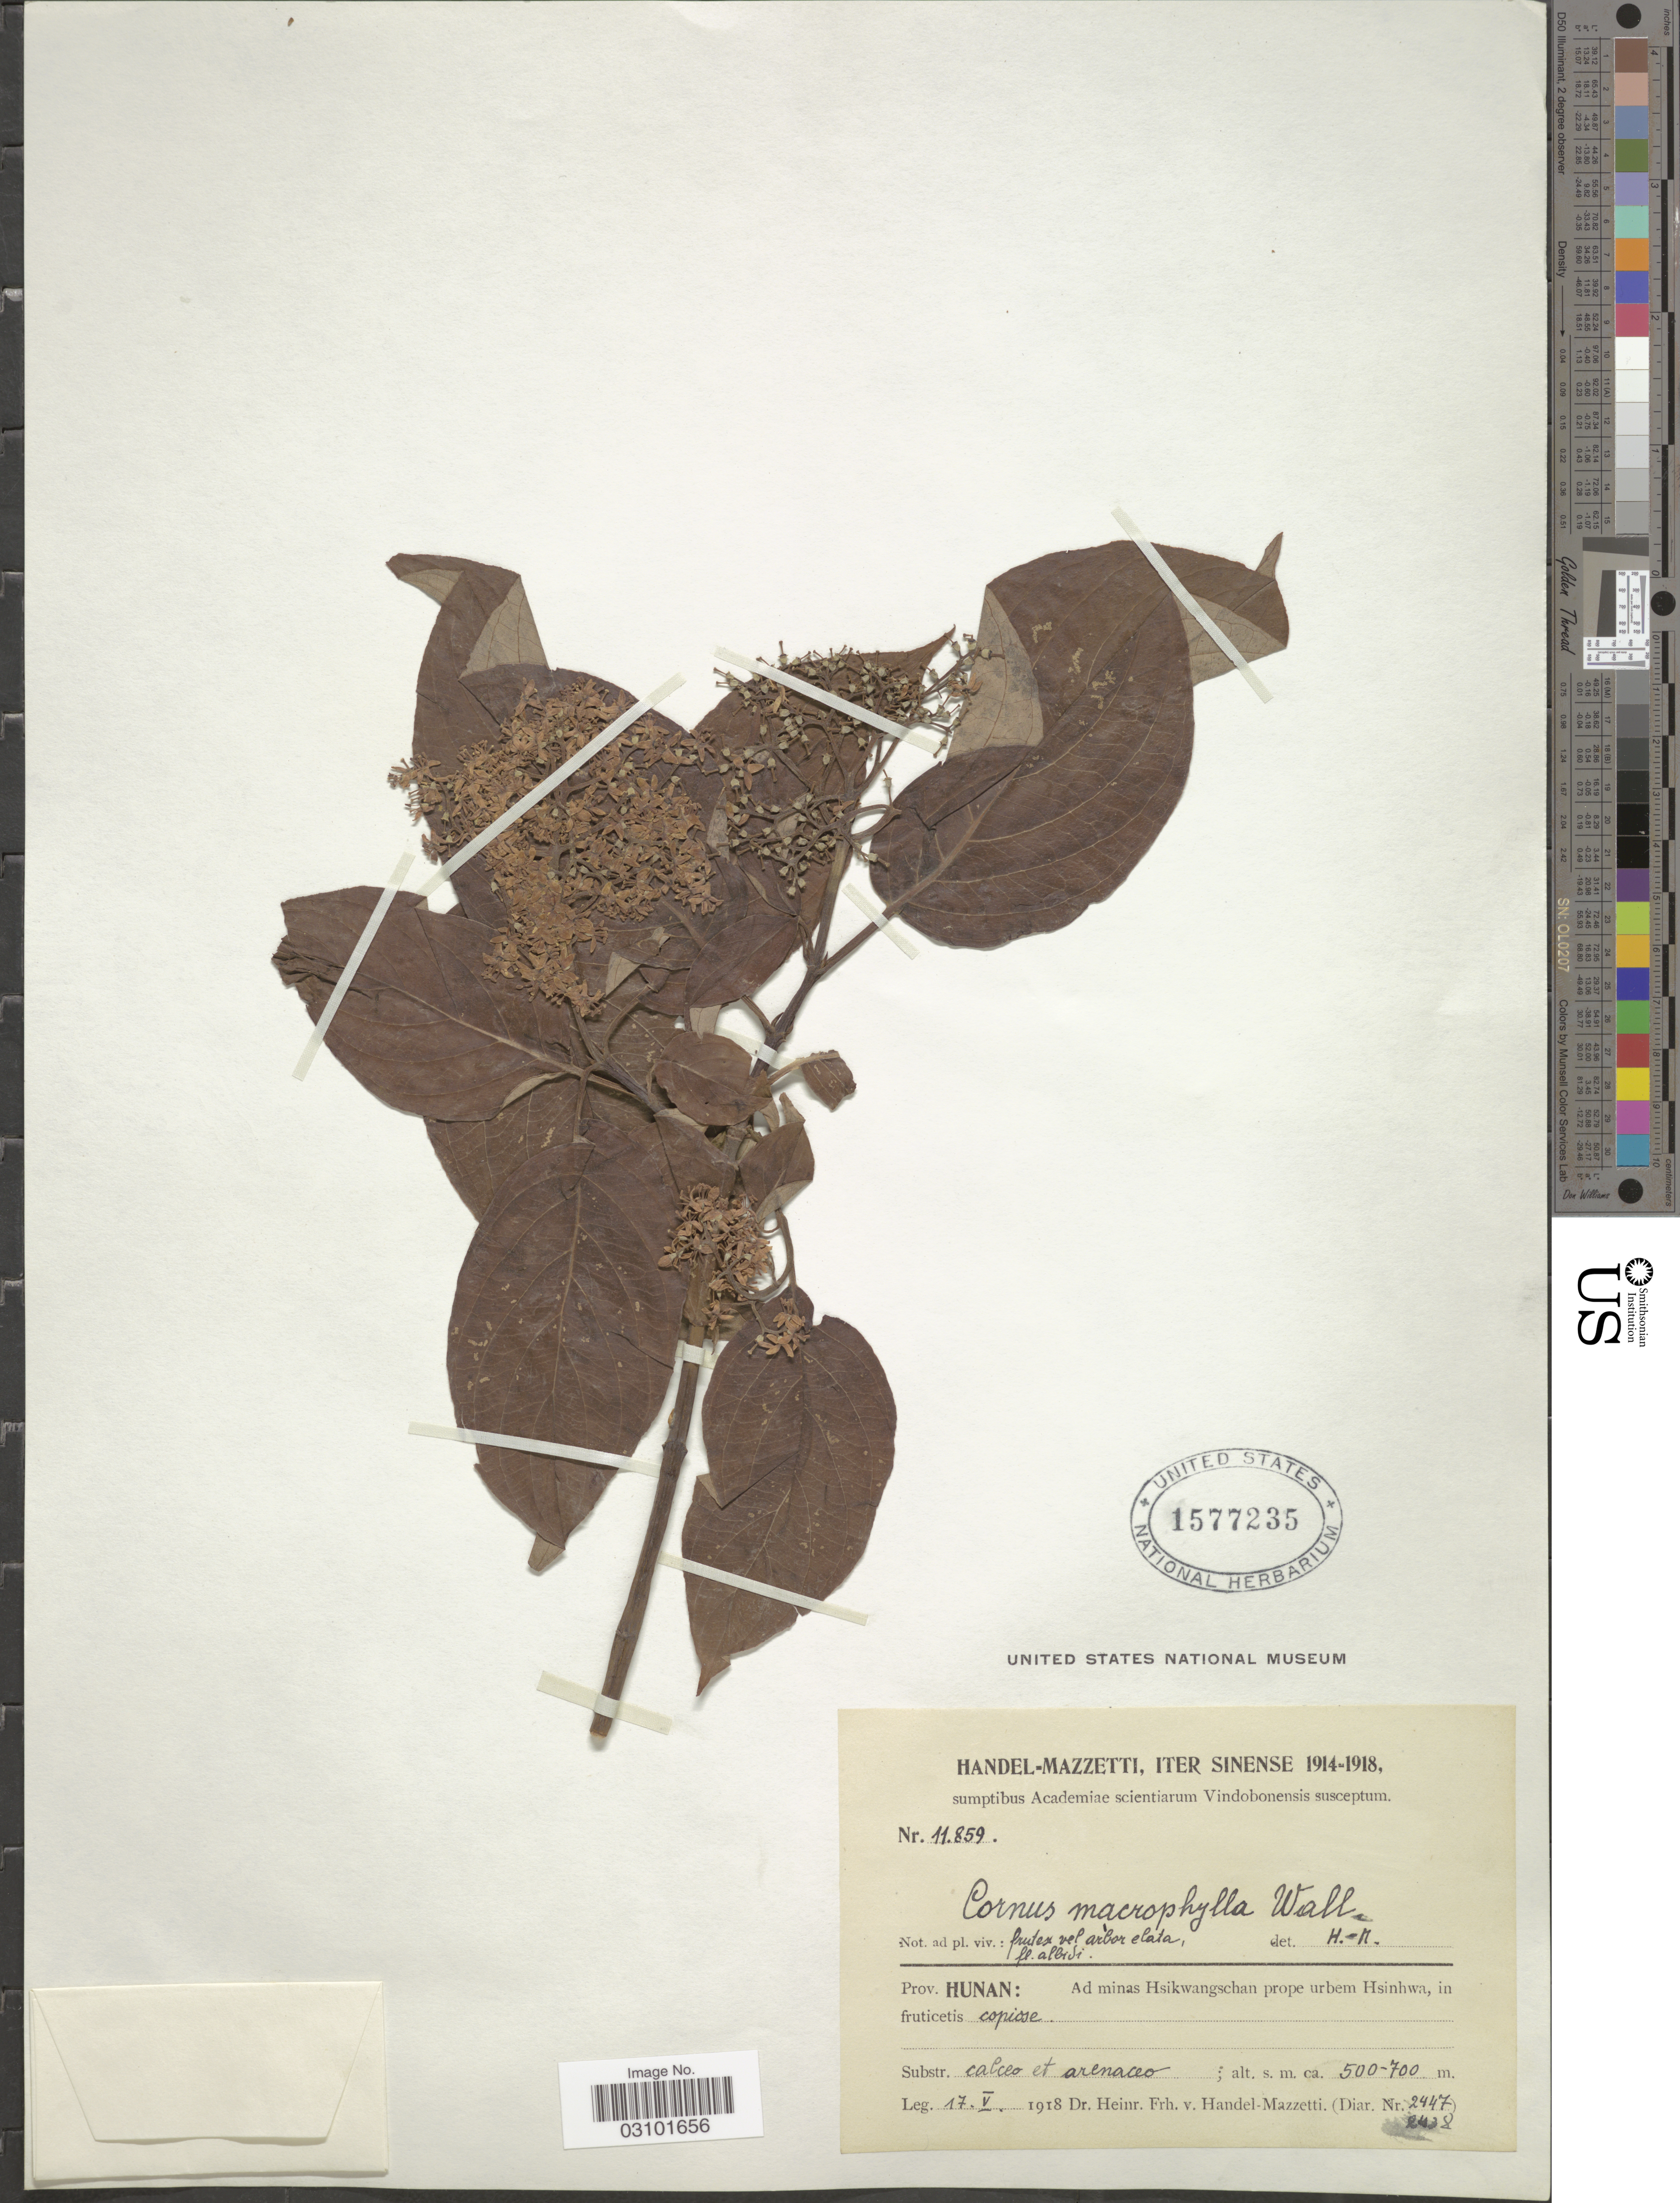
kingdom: Plantae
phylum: Tracheophyta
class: Magnoliopsida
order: Cornales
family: Cornaceae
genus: Cornus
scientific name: Cornus macrophylla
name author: Wall.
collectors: H. Handel-Mazzetti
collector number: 11859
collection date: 1918-05-17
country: China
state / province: Hunan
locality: Ad minas Hsikwangschan prope urbem Hsinhwa, in fruticetis copiose.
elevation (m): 500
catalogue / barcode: US 1577235